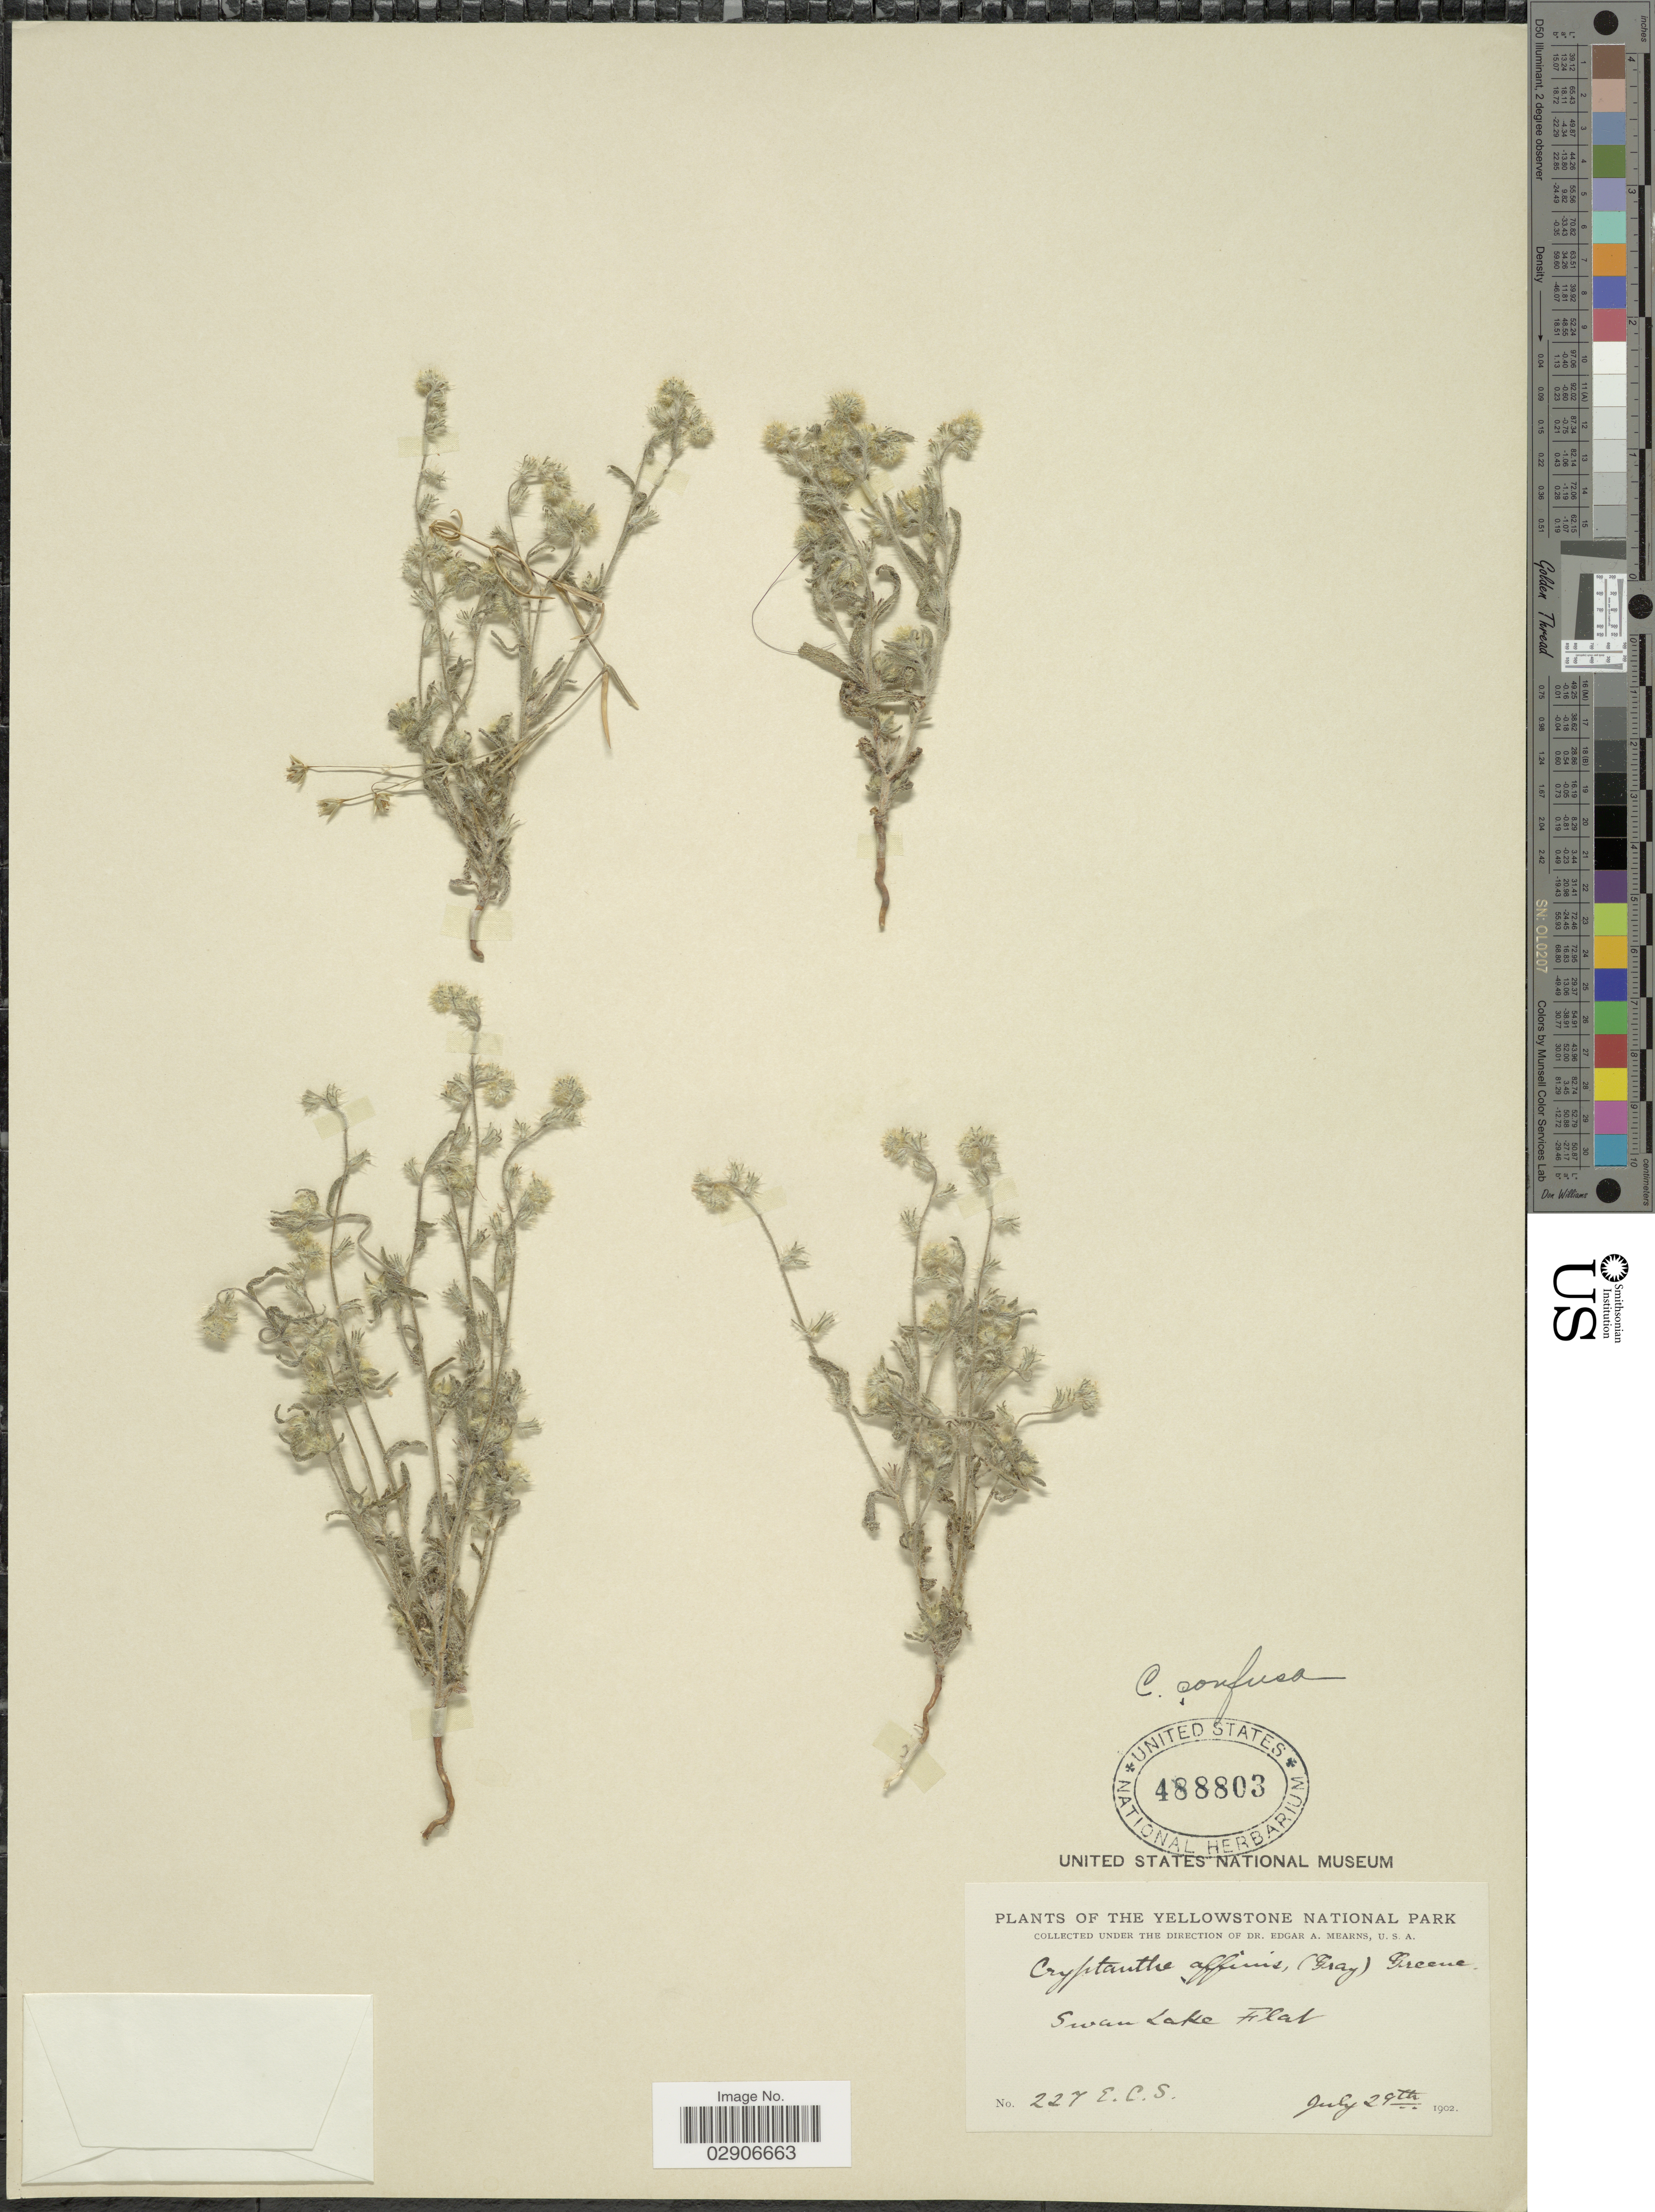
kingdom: Plantae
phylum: Tracheophyta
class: Magnoliopsida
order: Boraginales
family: Boraginaceae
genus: Cryptantha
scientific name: Cryptantha affinis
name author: (A. Gray) Greene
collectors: E. A. Mearns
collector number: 227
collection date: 1902-07-29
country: United States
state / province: Wyoming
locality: Swan Lake Flat. The Yellowstone National Park.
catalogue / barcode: US 488803